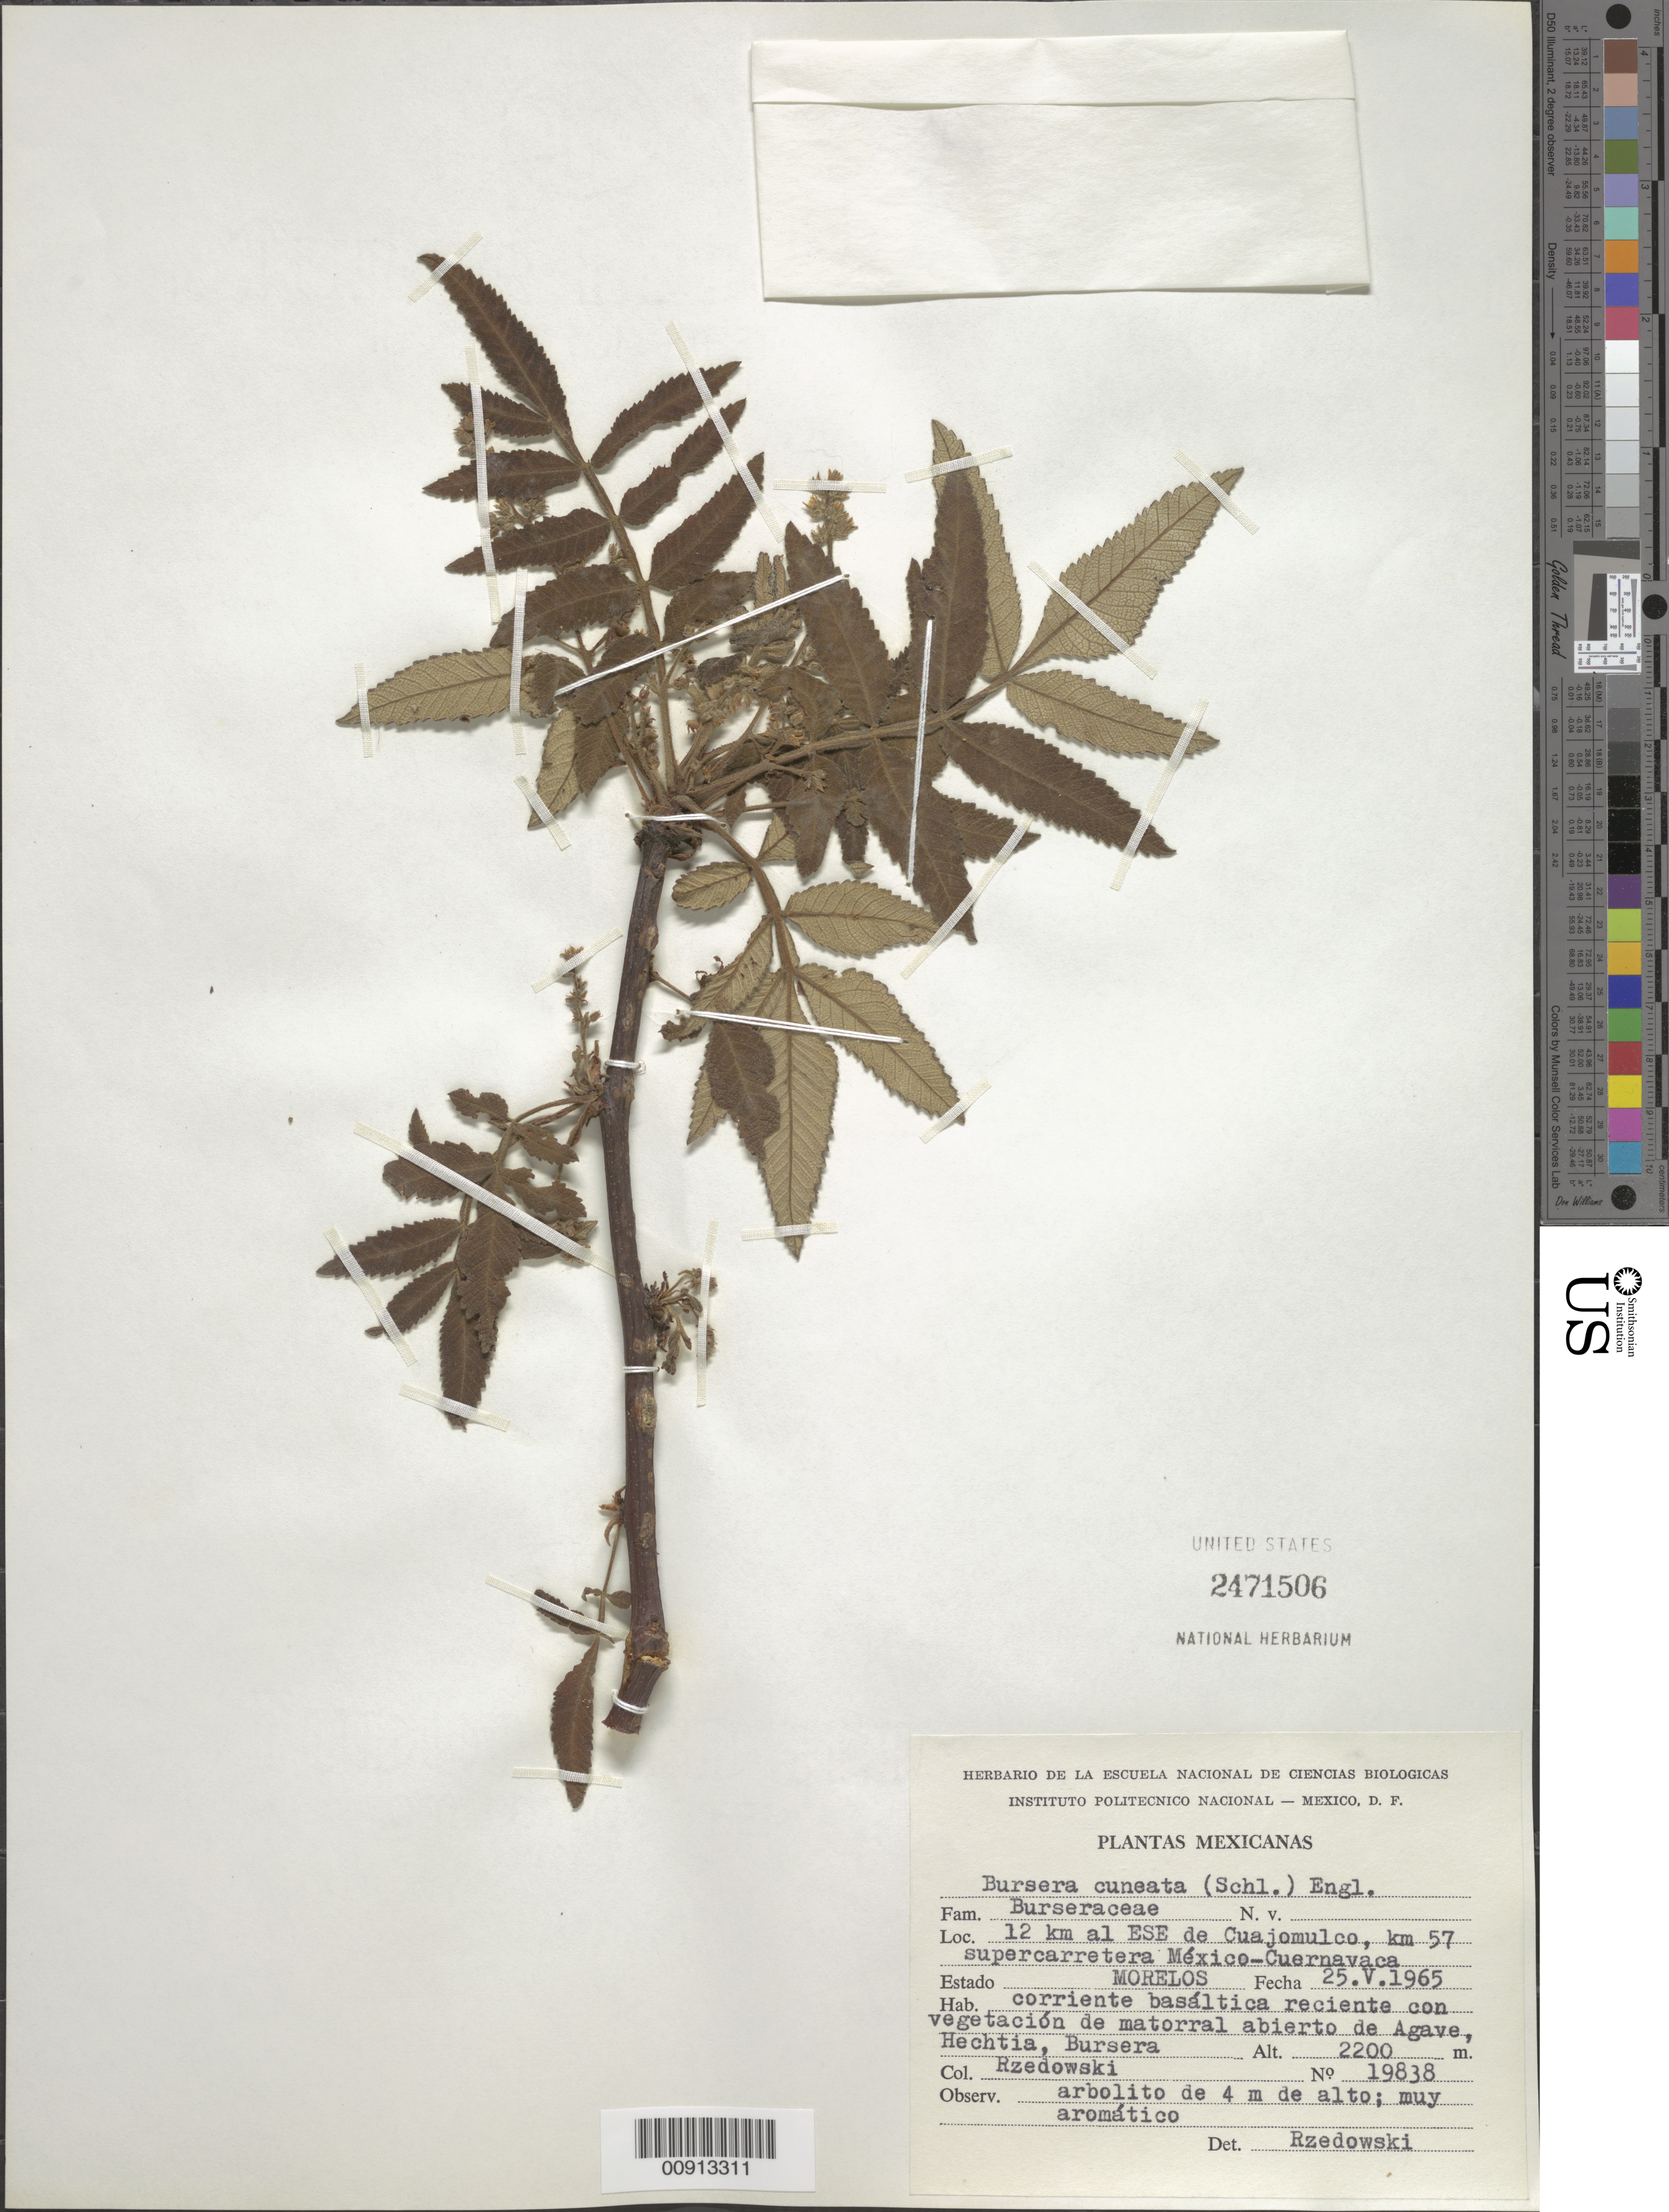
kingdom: Plantae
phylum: Tracheophyta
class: Magnoliopsida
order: Sapindales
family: Burseraceae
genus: Bursera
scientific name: Bursera cuneata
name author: (Schltdl.) Engl.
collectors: J. Rzedowski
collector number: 19838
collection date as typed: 25 May 1965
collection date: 1965-05-25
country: Mexico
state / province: Morelos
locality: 12 km al ESE de Cuajomulco, km 57 supercarretera México - Cuernavaca. Estado Morelos.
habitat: Corriente basáltica reciente con vegetación de matorral abierto de Agave, Hechtia, Bursera.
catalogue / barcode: US 2471506